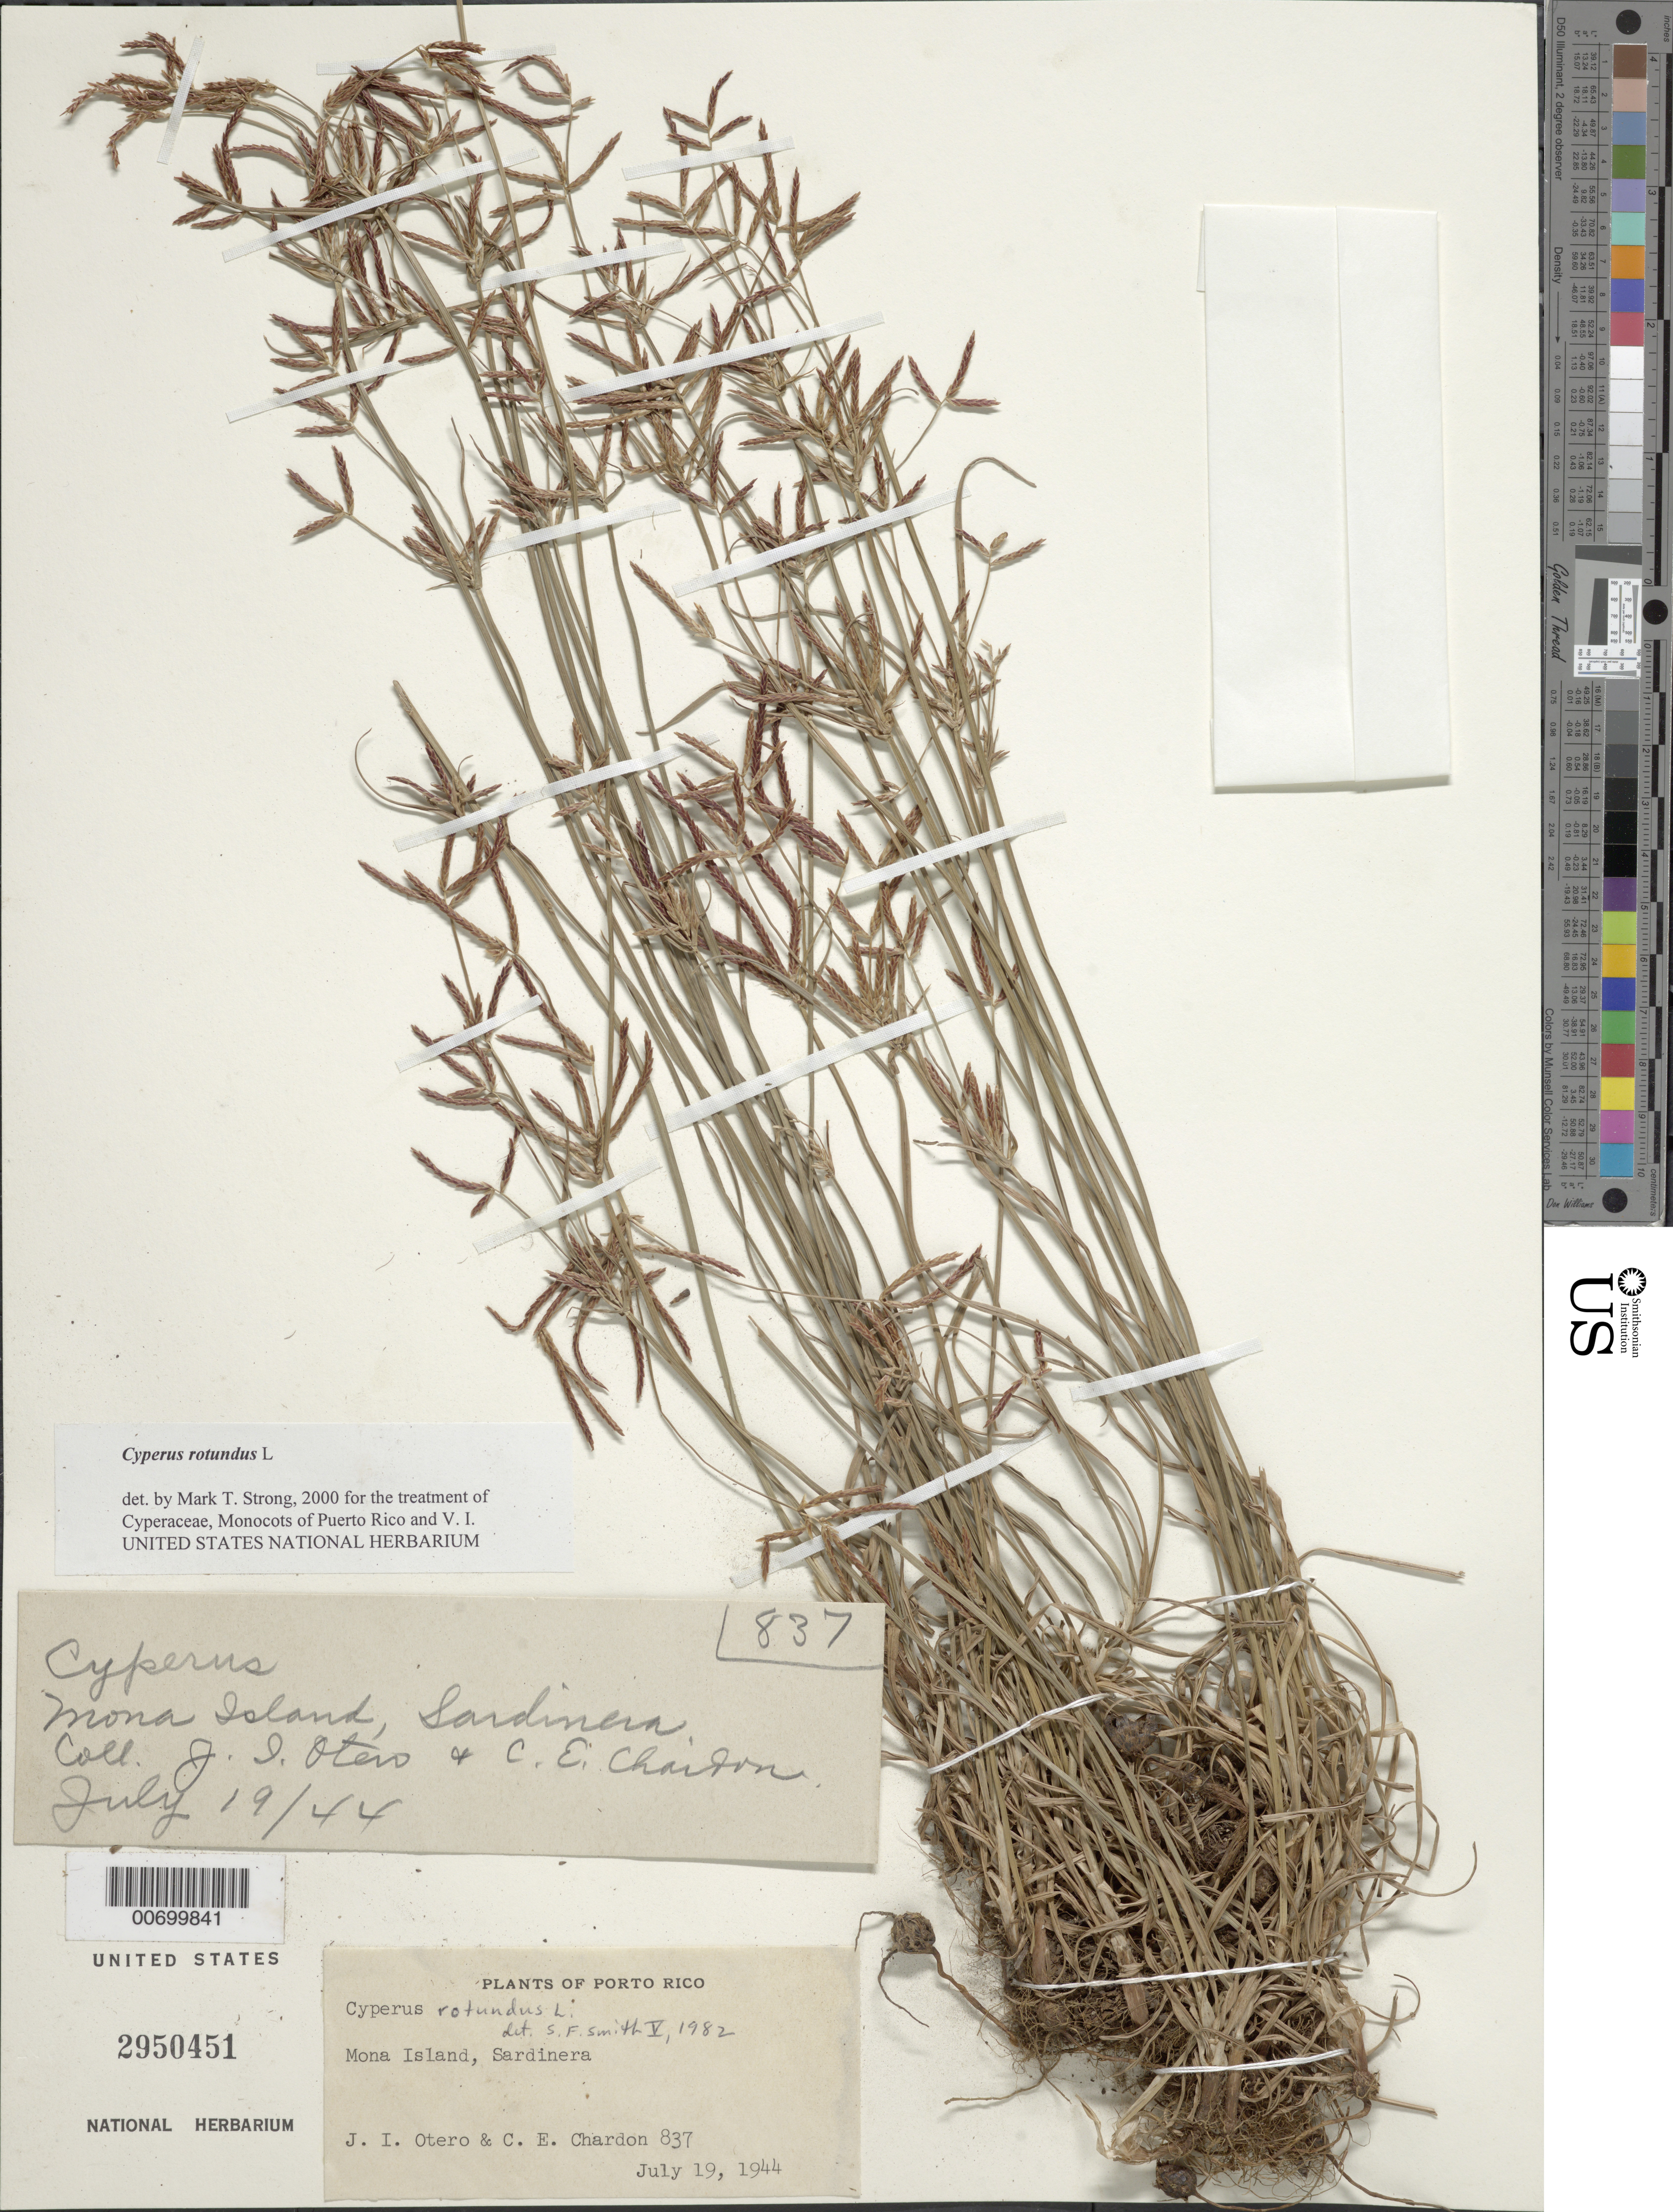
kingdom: Plantae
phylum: Tracheophyta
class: Liliopsida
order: Poales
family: Cyperaceae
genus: Cyperus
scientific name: Cyperus rotundus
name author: L.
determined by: Strong, M. T., (US), Smithsonian Institution - National Museum of Natural History (UNITED STATES)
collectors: J. Otero & C. E. Chardón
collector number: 837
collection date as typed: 19 Jul 1944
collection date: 1944-07-19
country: Puerto Rico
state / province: Mayaguëz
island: Mona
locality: Mona Island, Sardinera.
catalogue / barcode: US 2950451